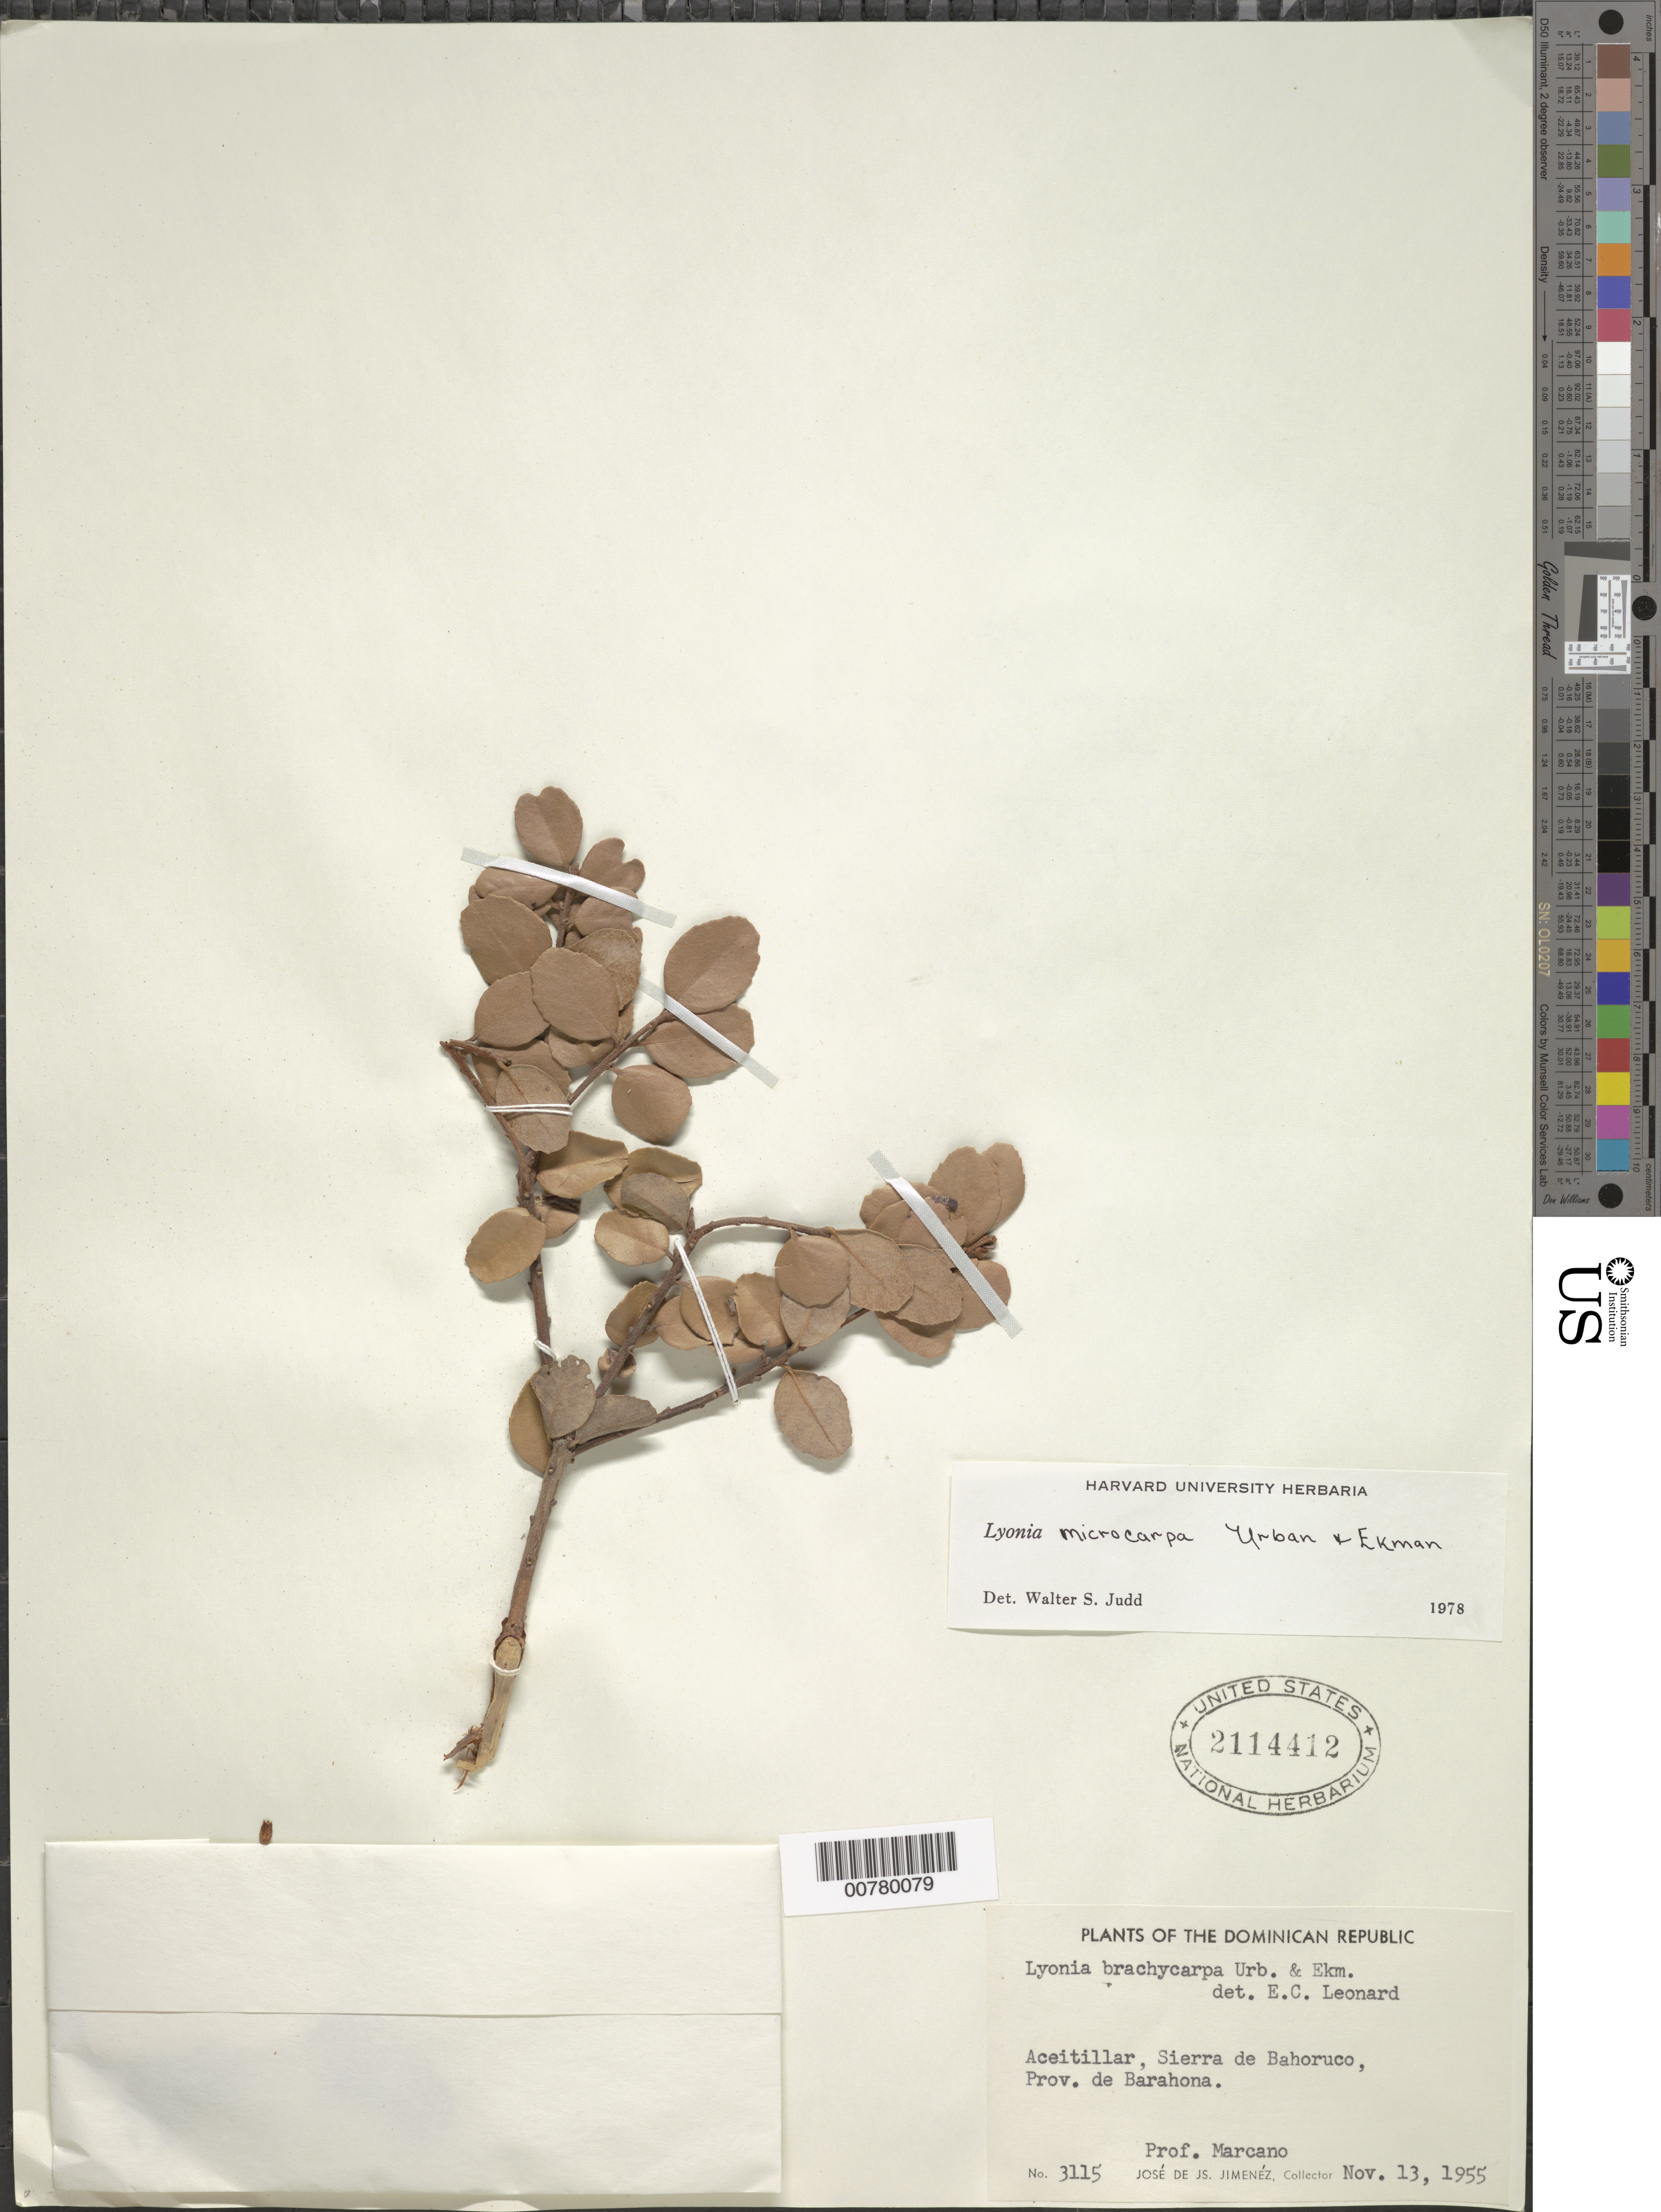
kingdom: Plantae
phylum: Tracheophyta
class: Magnoliopsida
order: Ericales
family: Ericaceae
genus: Lyonia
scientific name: Lyonia microcarpa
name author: Urb. & Ekman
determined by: Judd, Walter S.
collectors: E. J. Marcano F.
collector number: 3115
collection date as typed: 13 Nov 1955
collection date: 1955-11-13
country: Dominican Republic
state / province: Barahona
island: Hispaniola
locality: Sierra de Bahoruco, Aceitillar.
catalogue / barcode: US 2114412